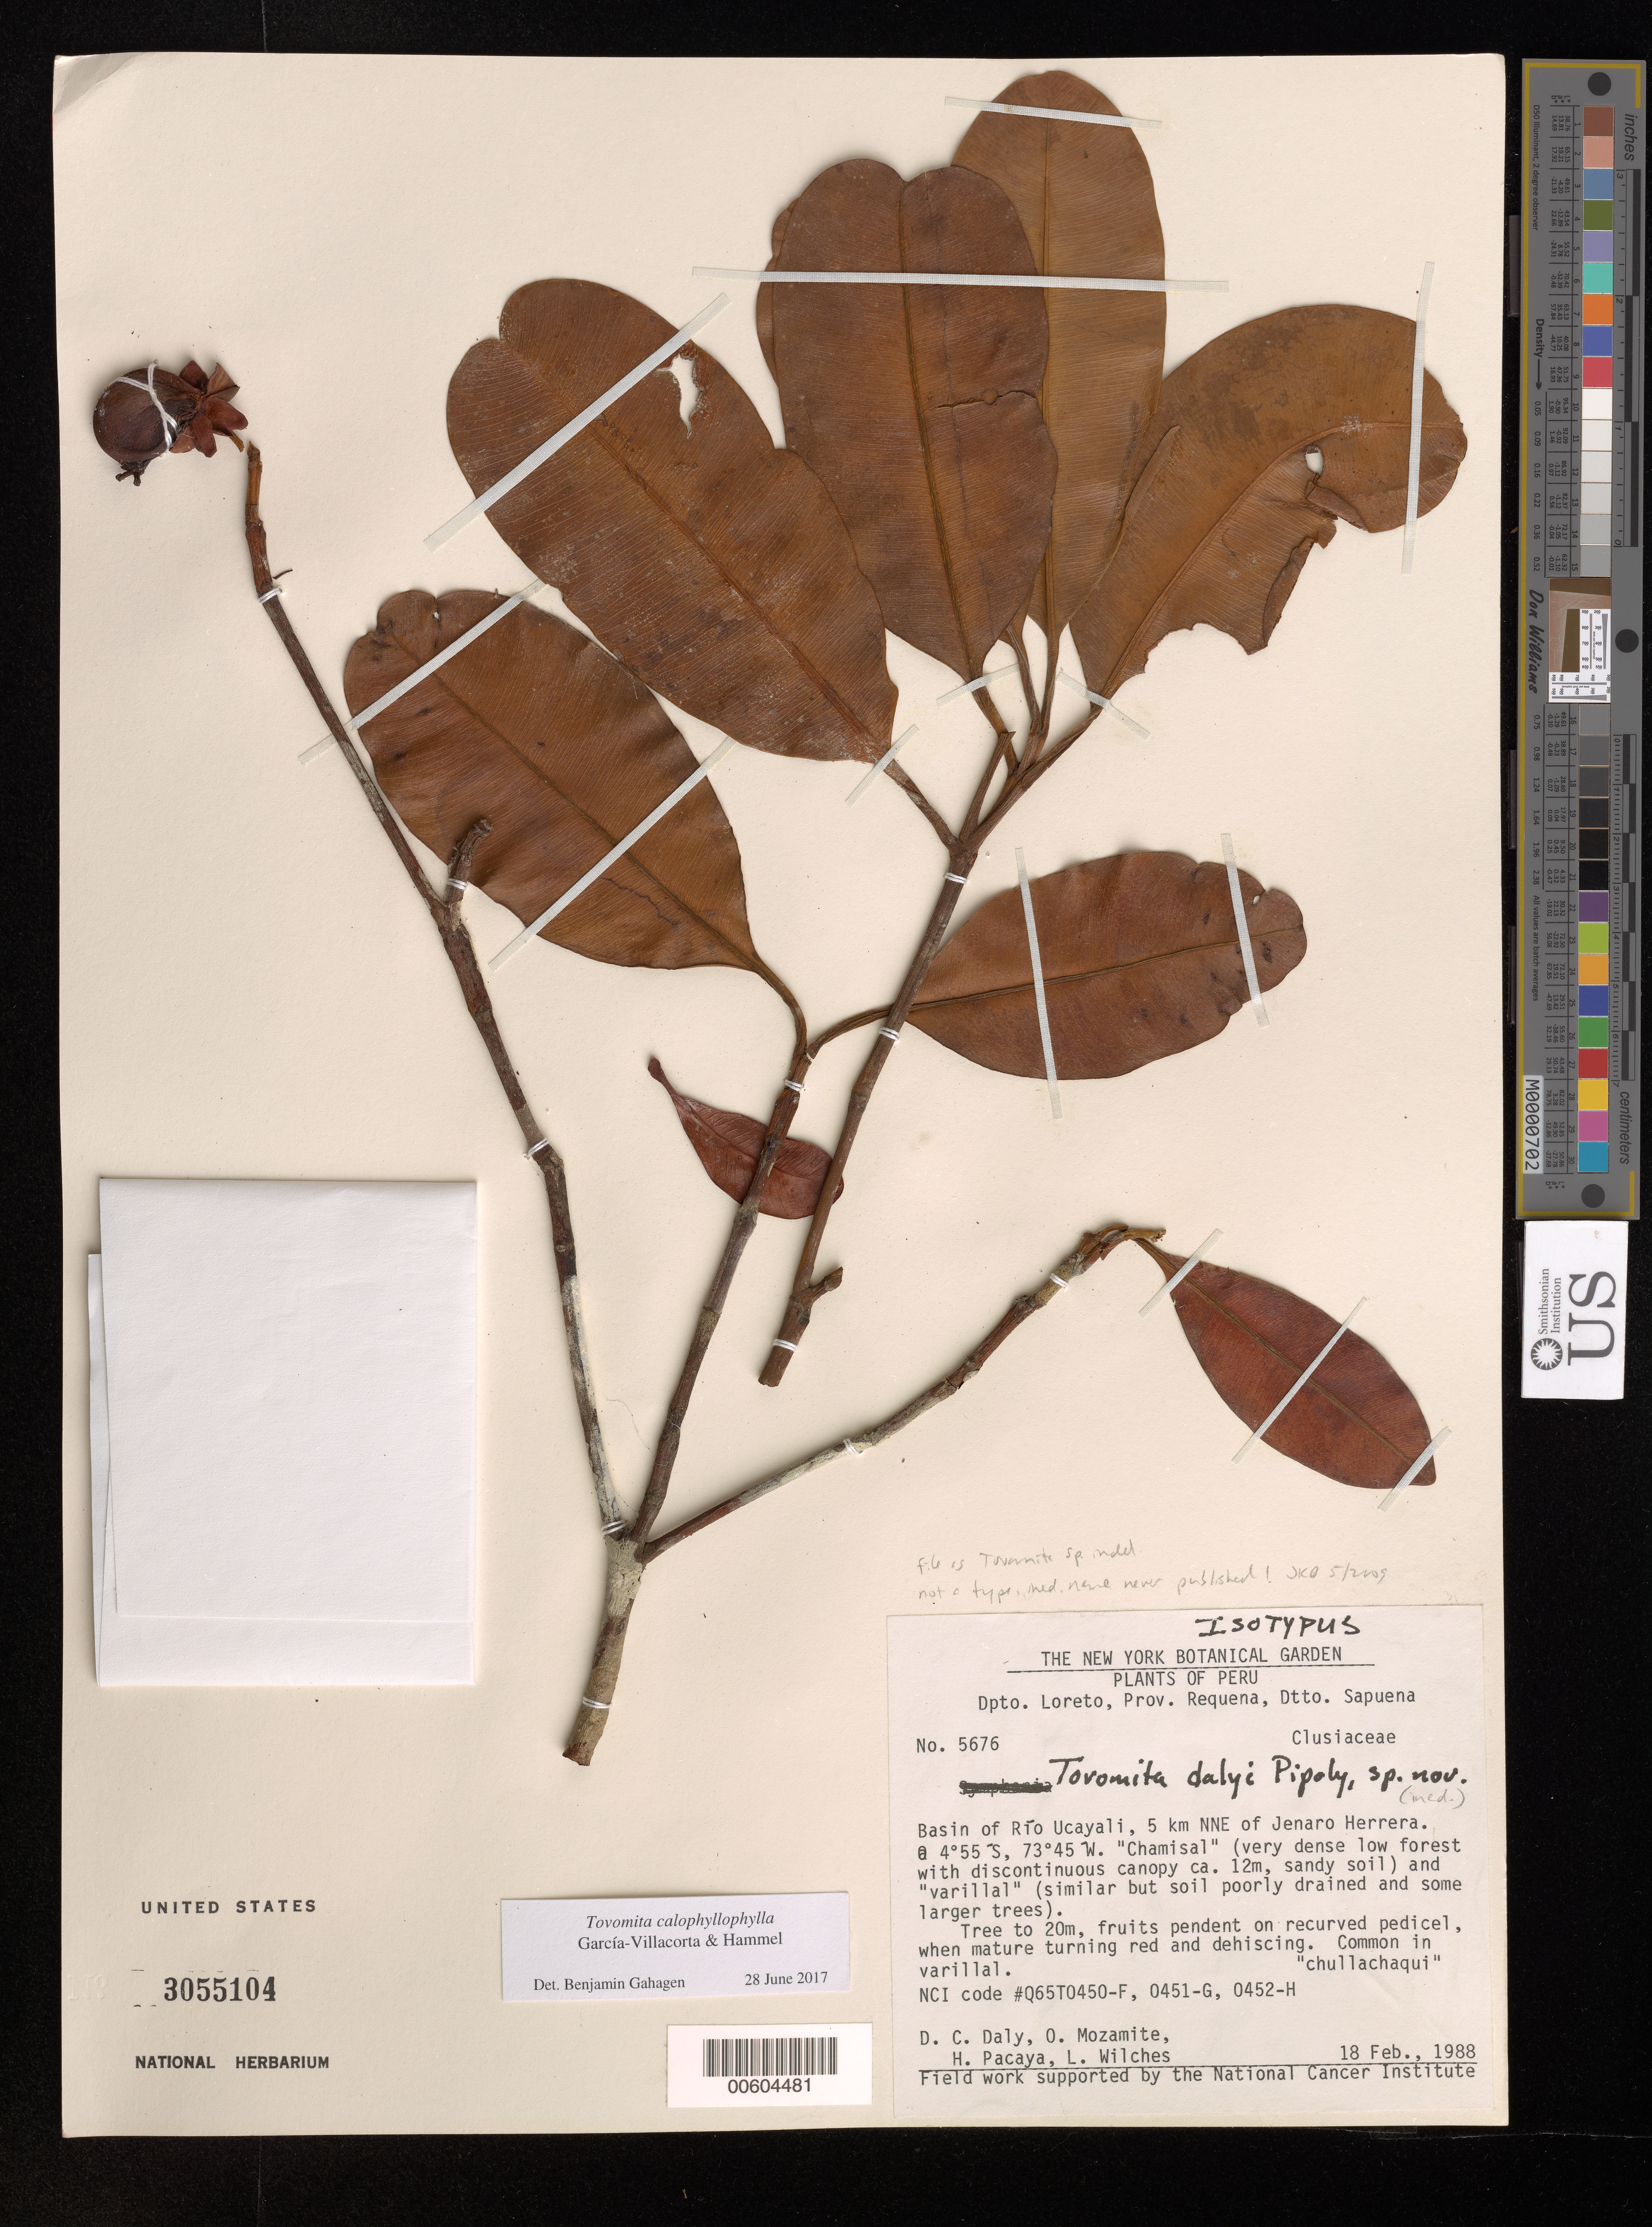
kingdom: Plantae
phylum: Tracheophyta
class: Magnoliopsida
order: Malpighiales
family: Clusiaceae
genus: Tovomita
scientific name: Tovomita calophyllophylla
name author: García-Villacorta & Hammel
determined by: Gahagen, Benjamin, (BHO), Ohio University (UNITED STATES)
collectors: D. C. Daly, O. Mozamite, H. Pacaya & L. Wilches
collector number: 5676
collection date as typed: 18 Feb 1988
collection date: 1988-02-18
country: Peru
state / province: Loreto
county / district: Requena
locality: Sapuena Dist.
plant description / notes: Annotated as "isotypus" of Tovomita dalyi Pipoly, sp. nov. Not a type, ined. name never published.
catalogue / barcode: US 3055104